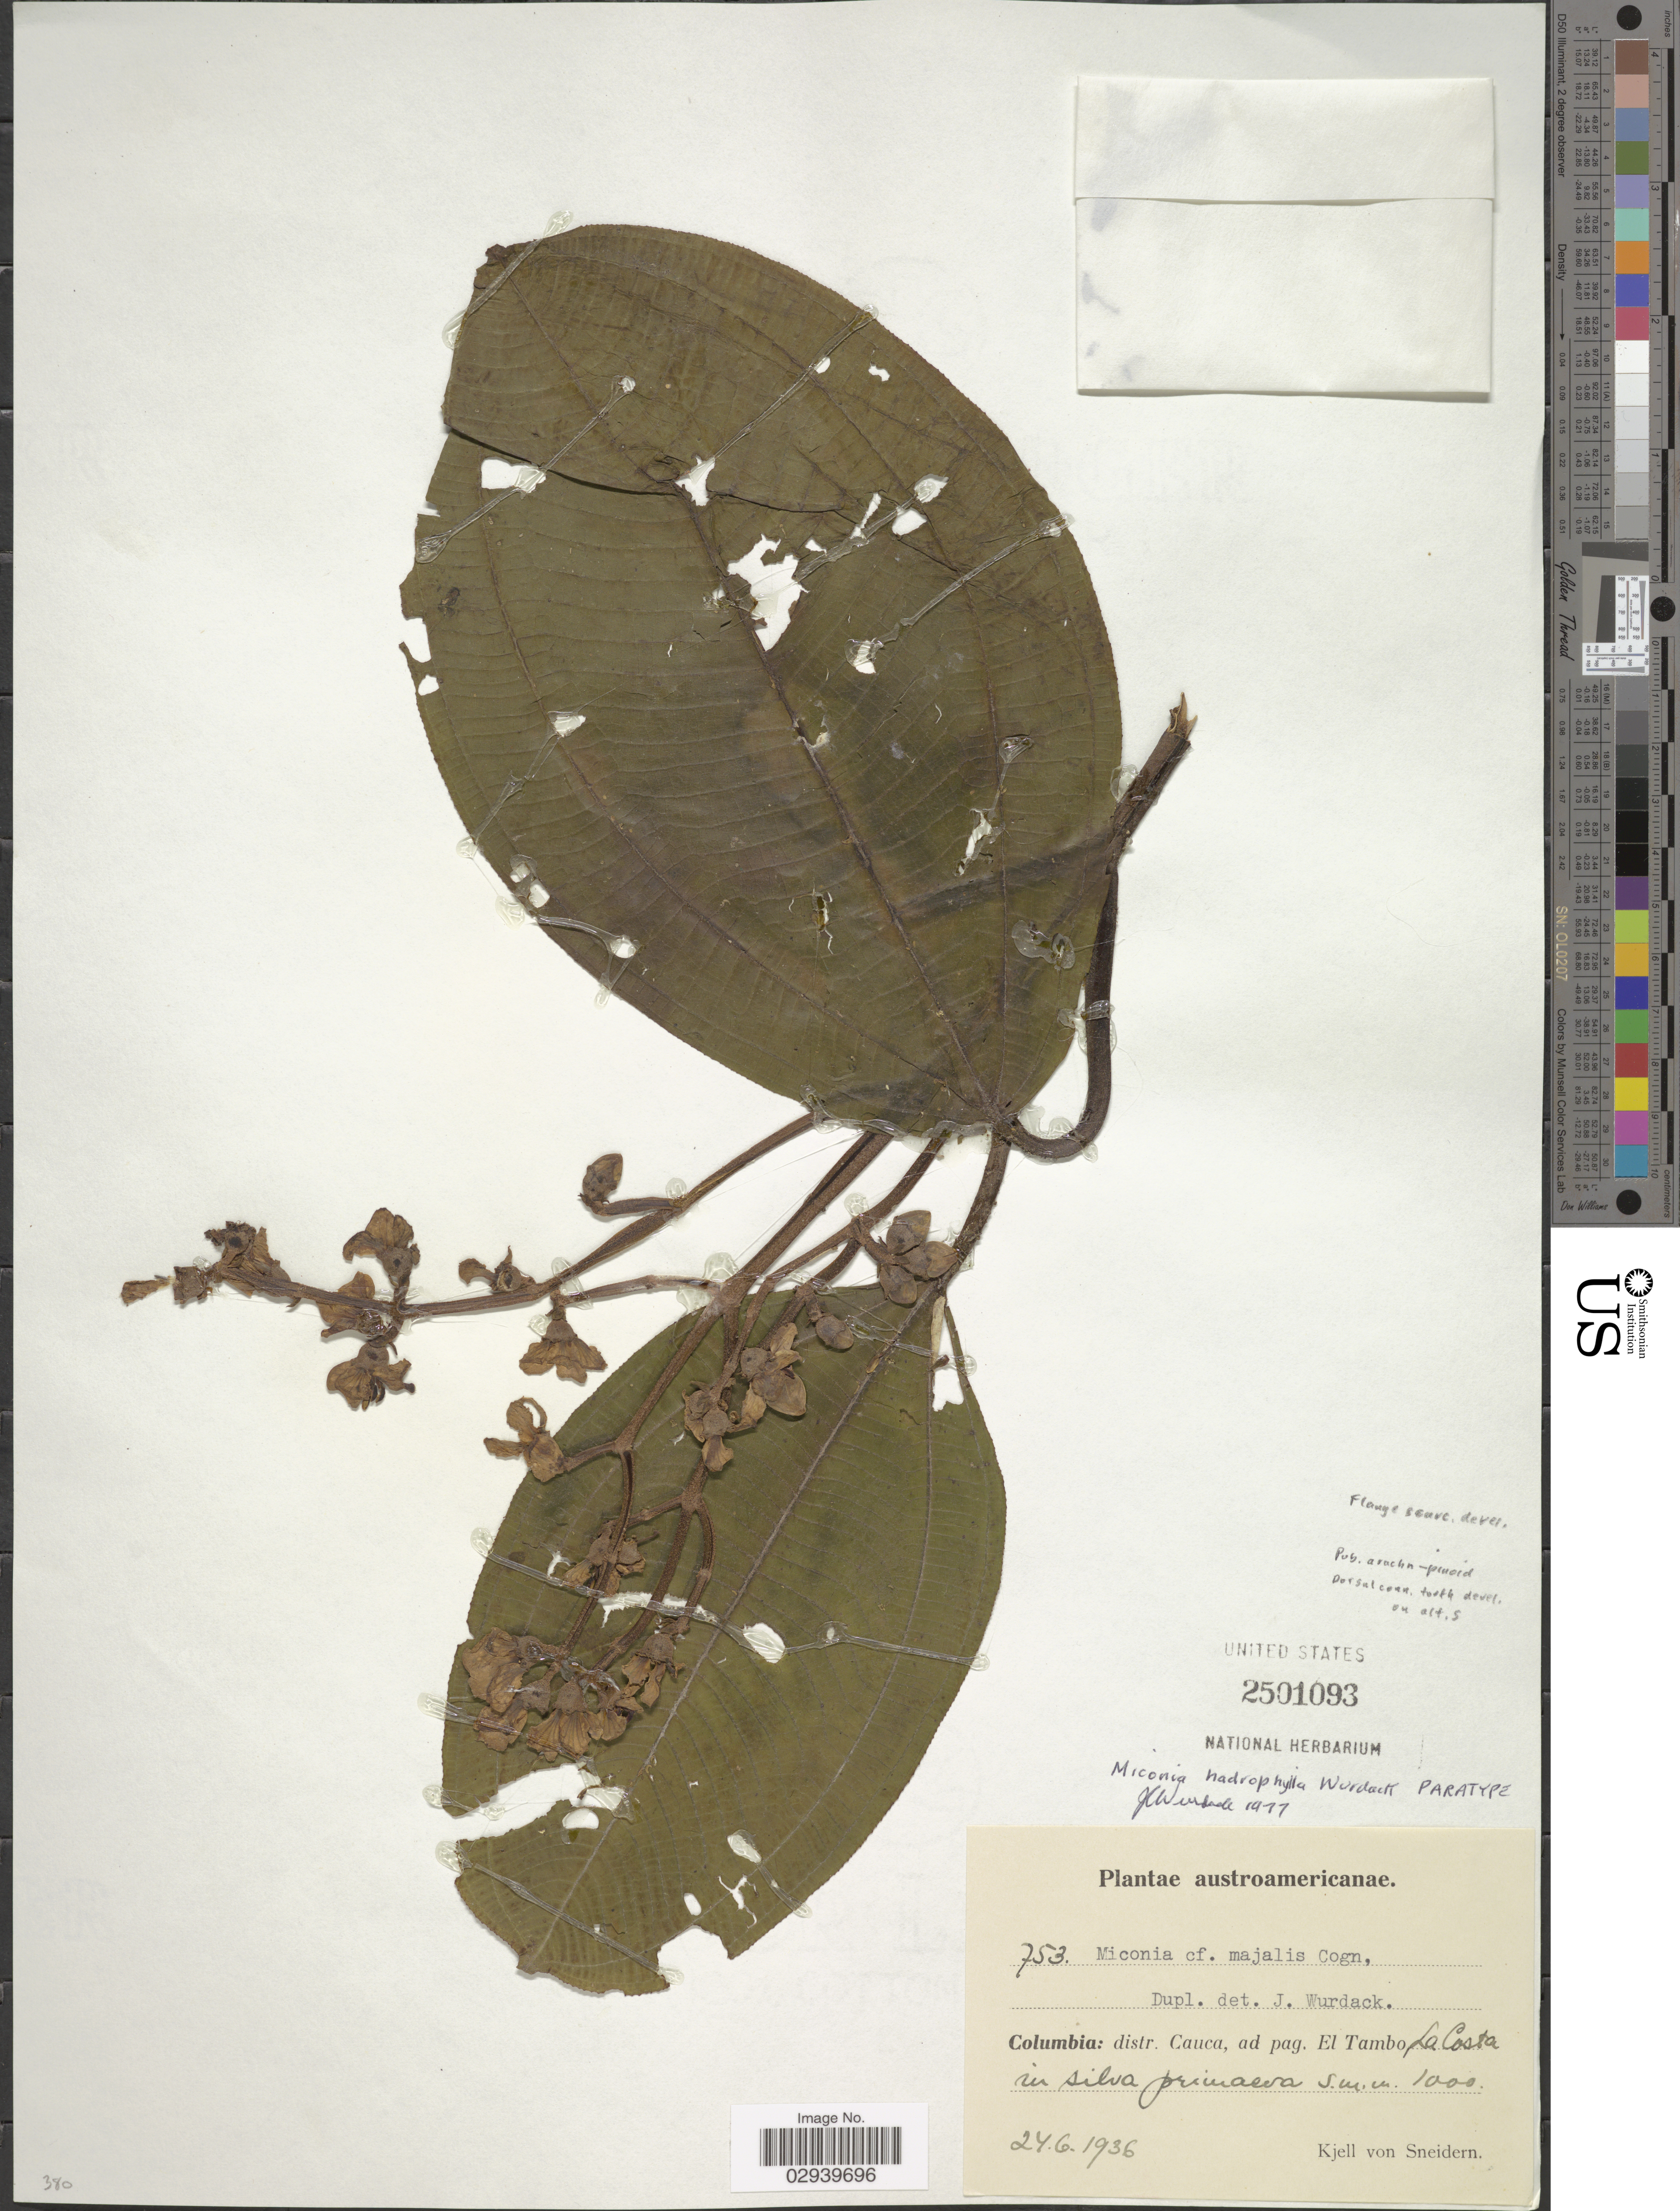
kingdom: Plantae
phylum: Tracheophyta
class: Magnoliopsida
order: Myrtales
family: Melastomataceae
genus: Miconia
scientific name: Miconia hadrophylla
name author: Wurdack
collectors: K. von Sneidern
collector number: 753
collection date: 1936-06-24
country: Colombia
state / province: Cauca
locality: Distr. Cauca, ad pag. El Tambo, La Costa in silva primeava.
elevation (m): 1000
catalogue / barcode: US 2501093